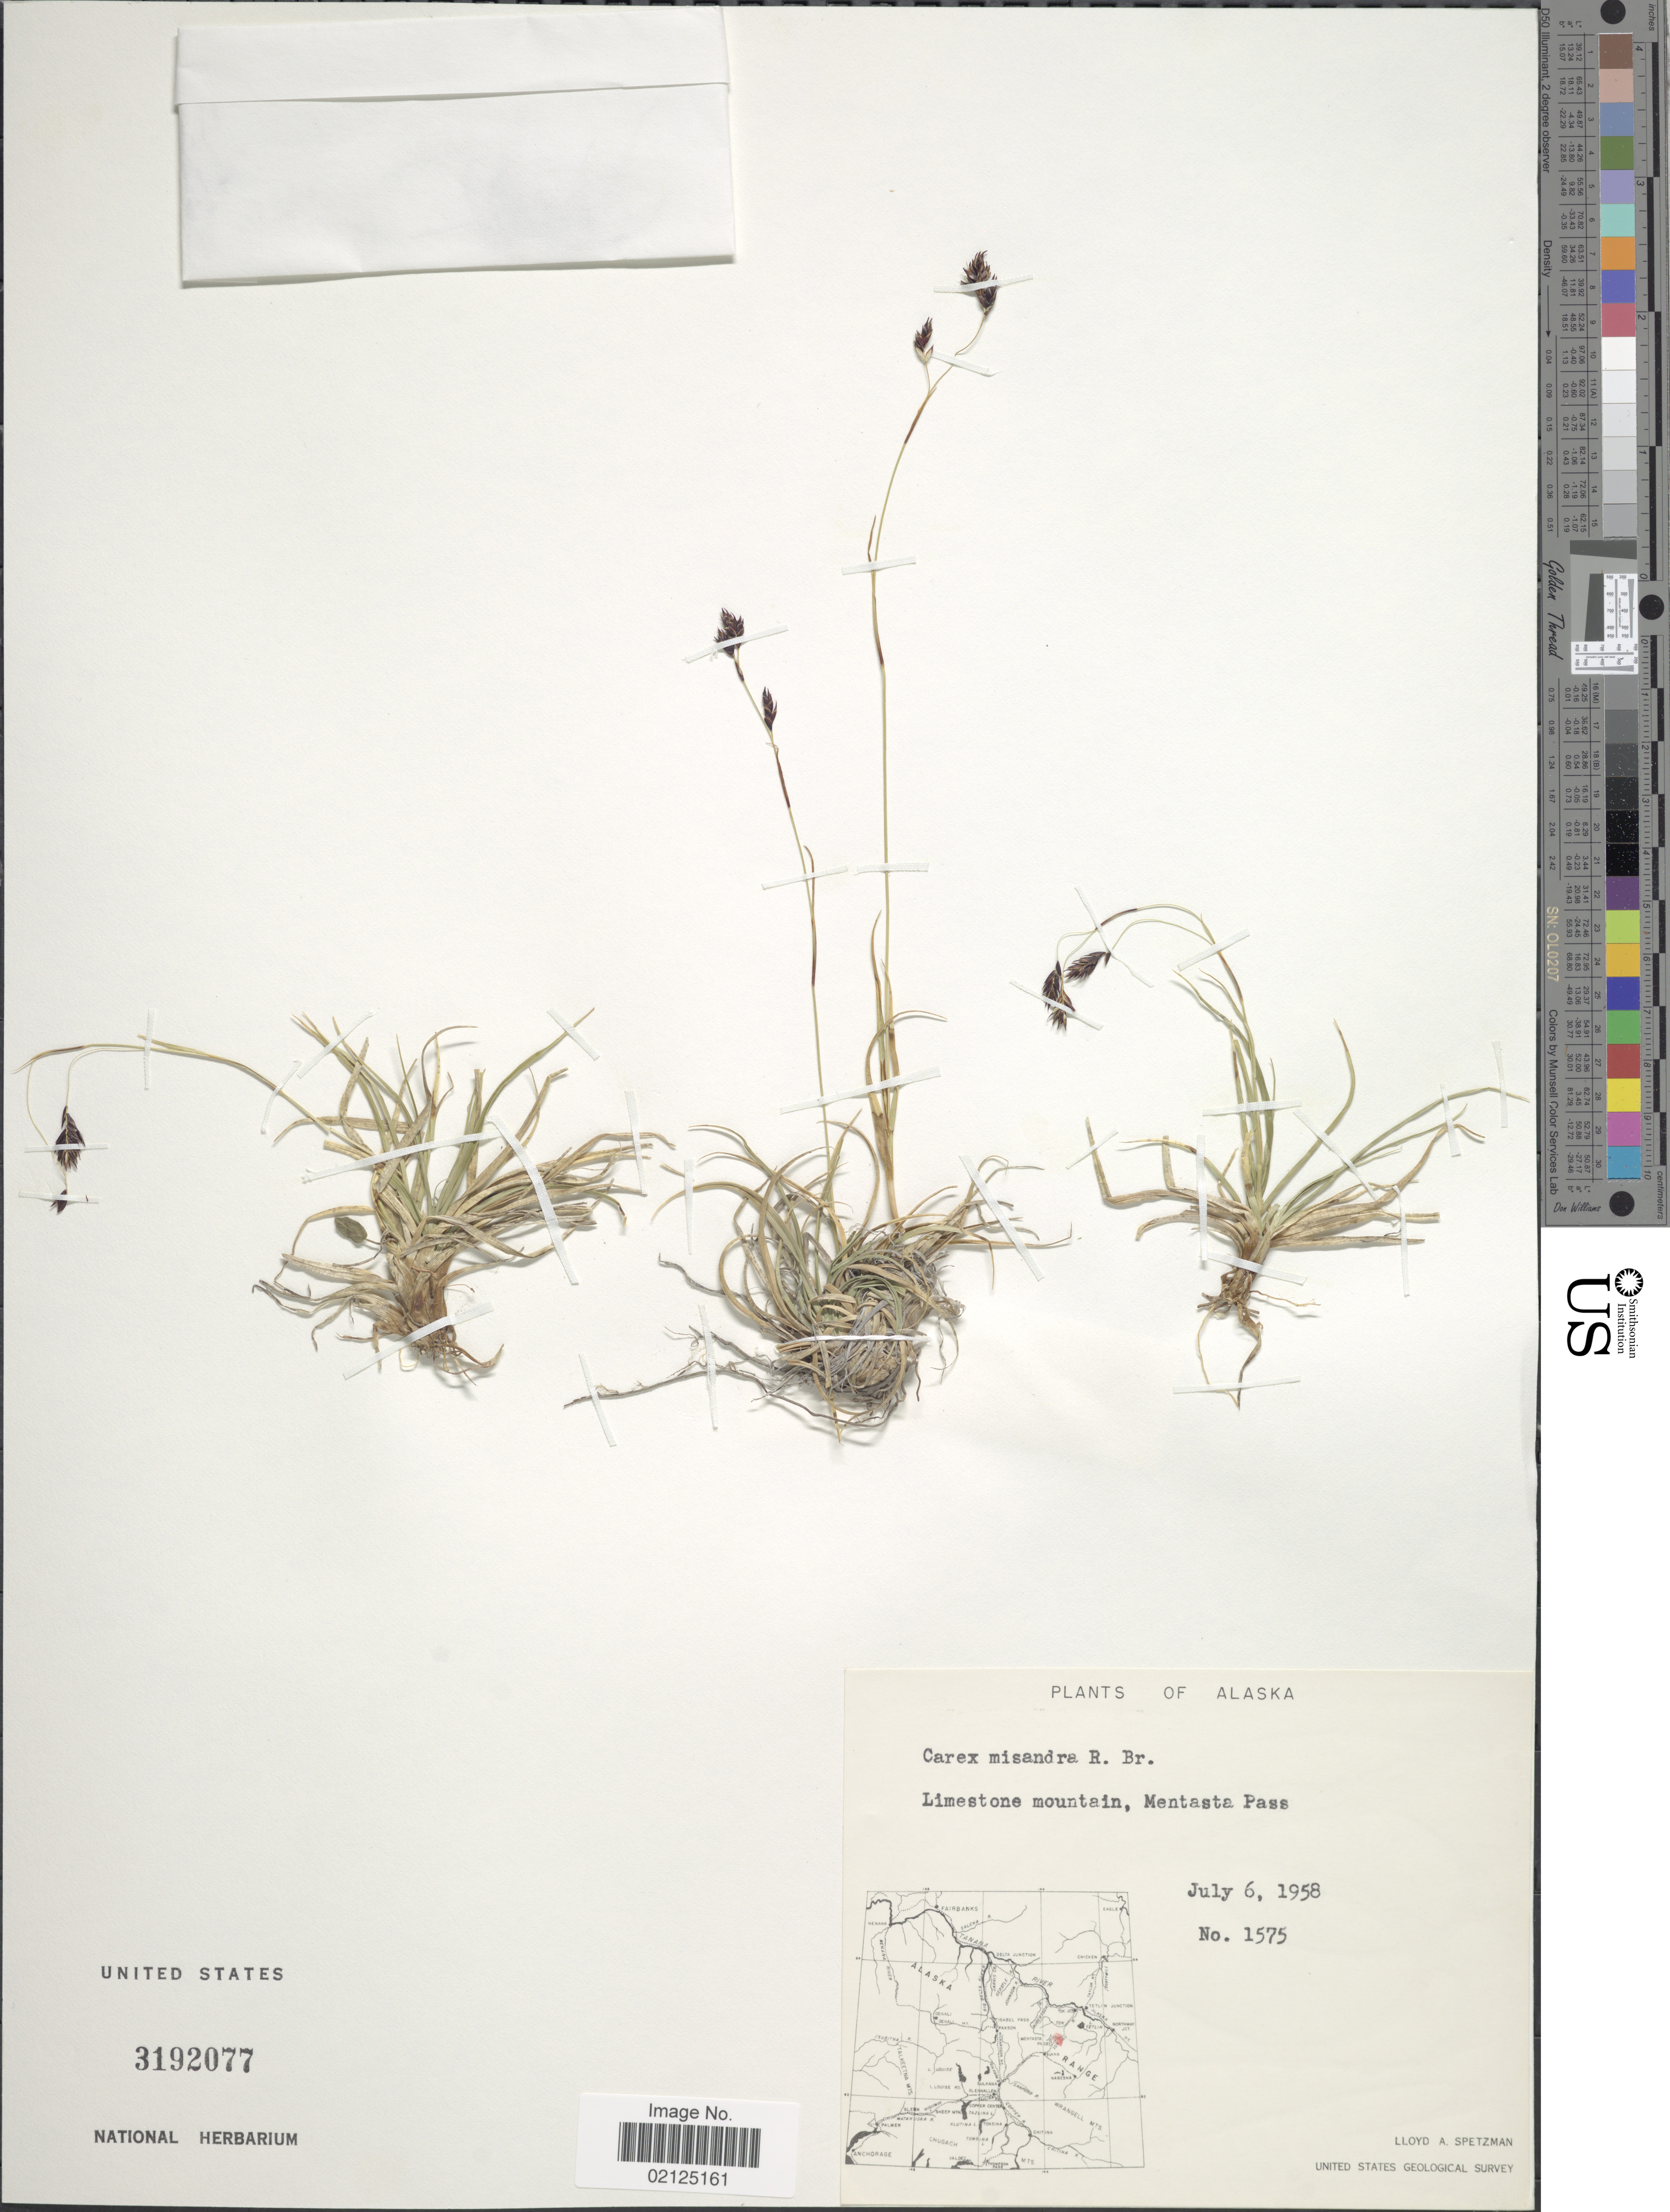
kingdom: Plantae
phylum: Tracheophyta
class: Liliopsida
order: Poales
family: Cyperaceae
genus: Carex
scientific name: Carex fuliginosa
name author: Schkuhr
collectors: L. Spetzman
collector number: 1575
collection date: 1958-07-06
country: United States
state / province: Alaska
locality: Limestone mountain, Mentasta Pass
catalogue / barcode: US 3192077